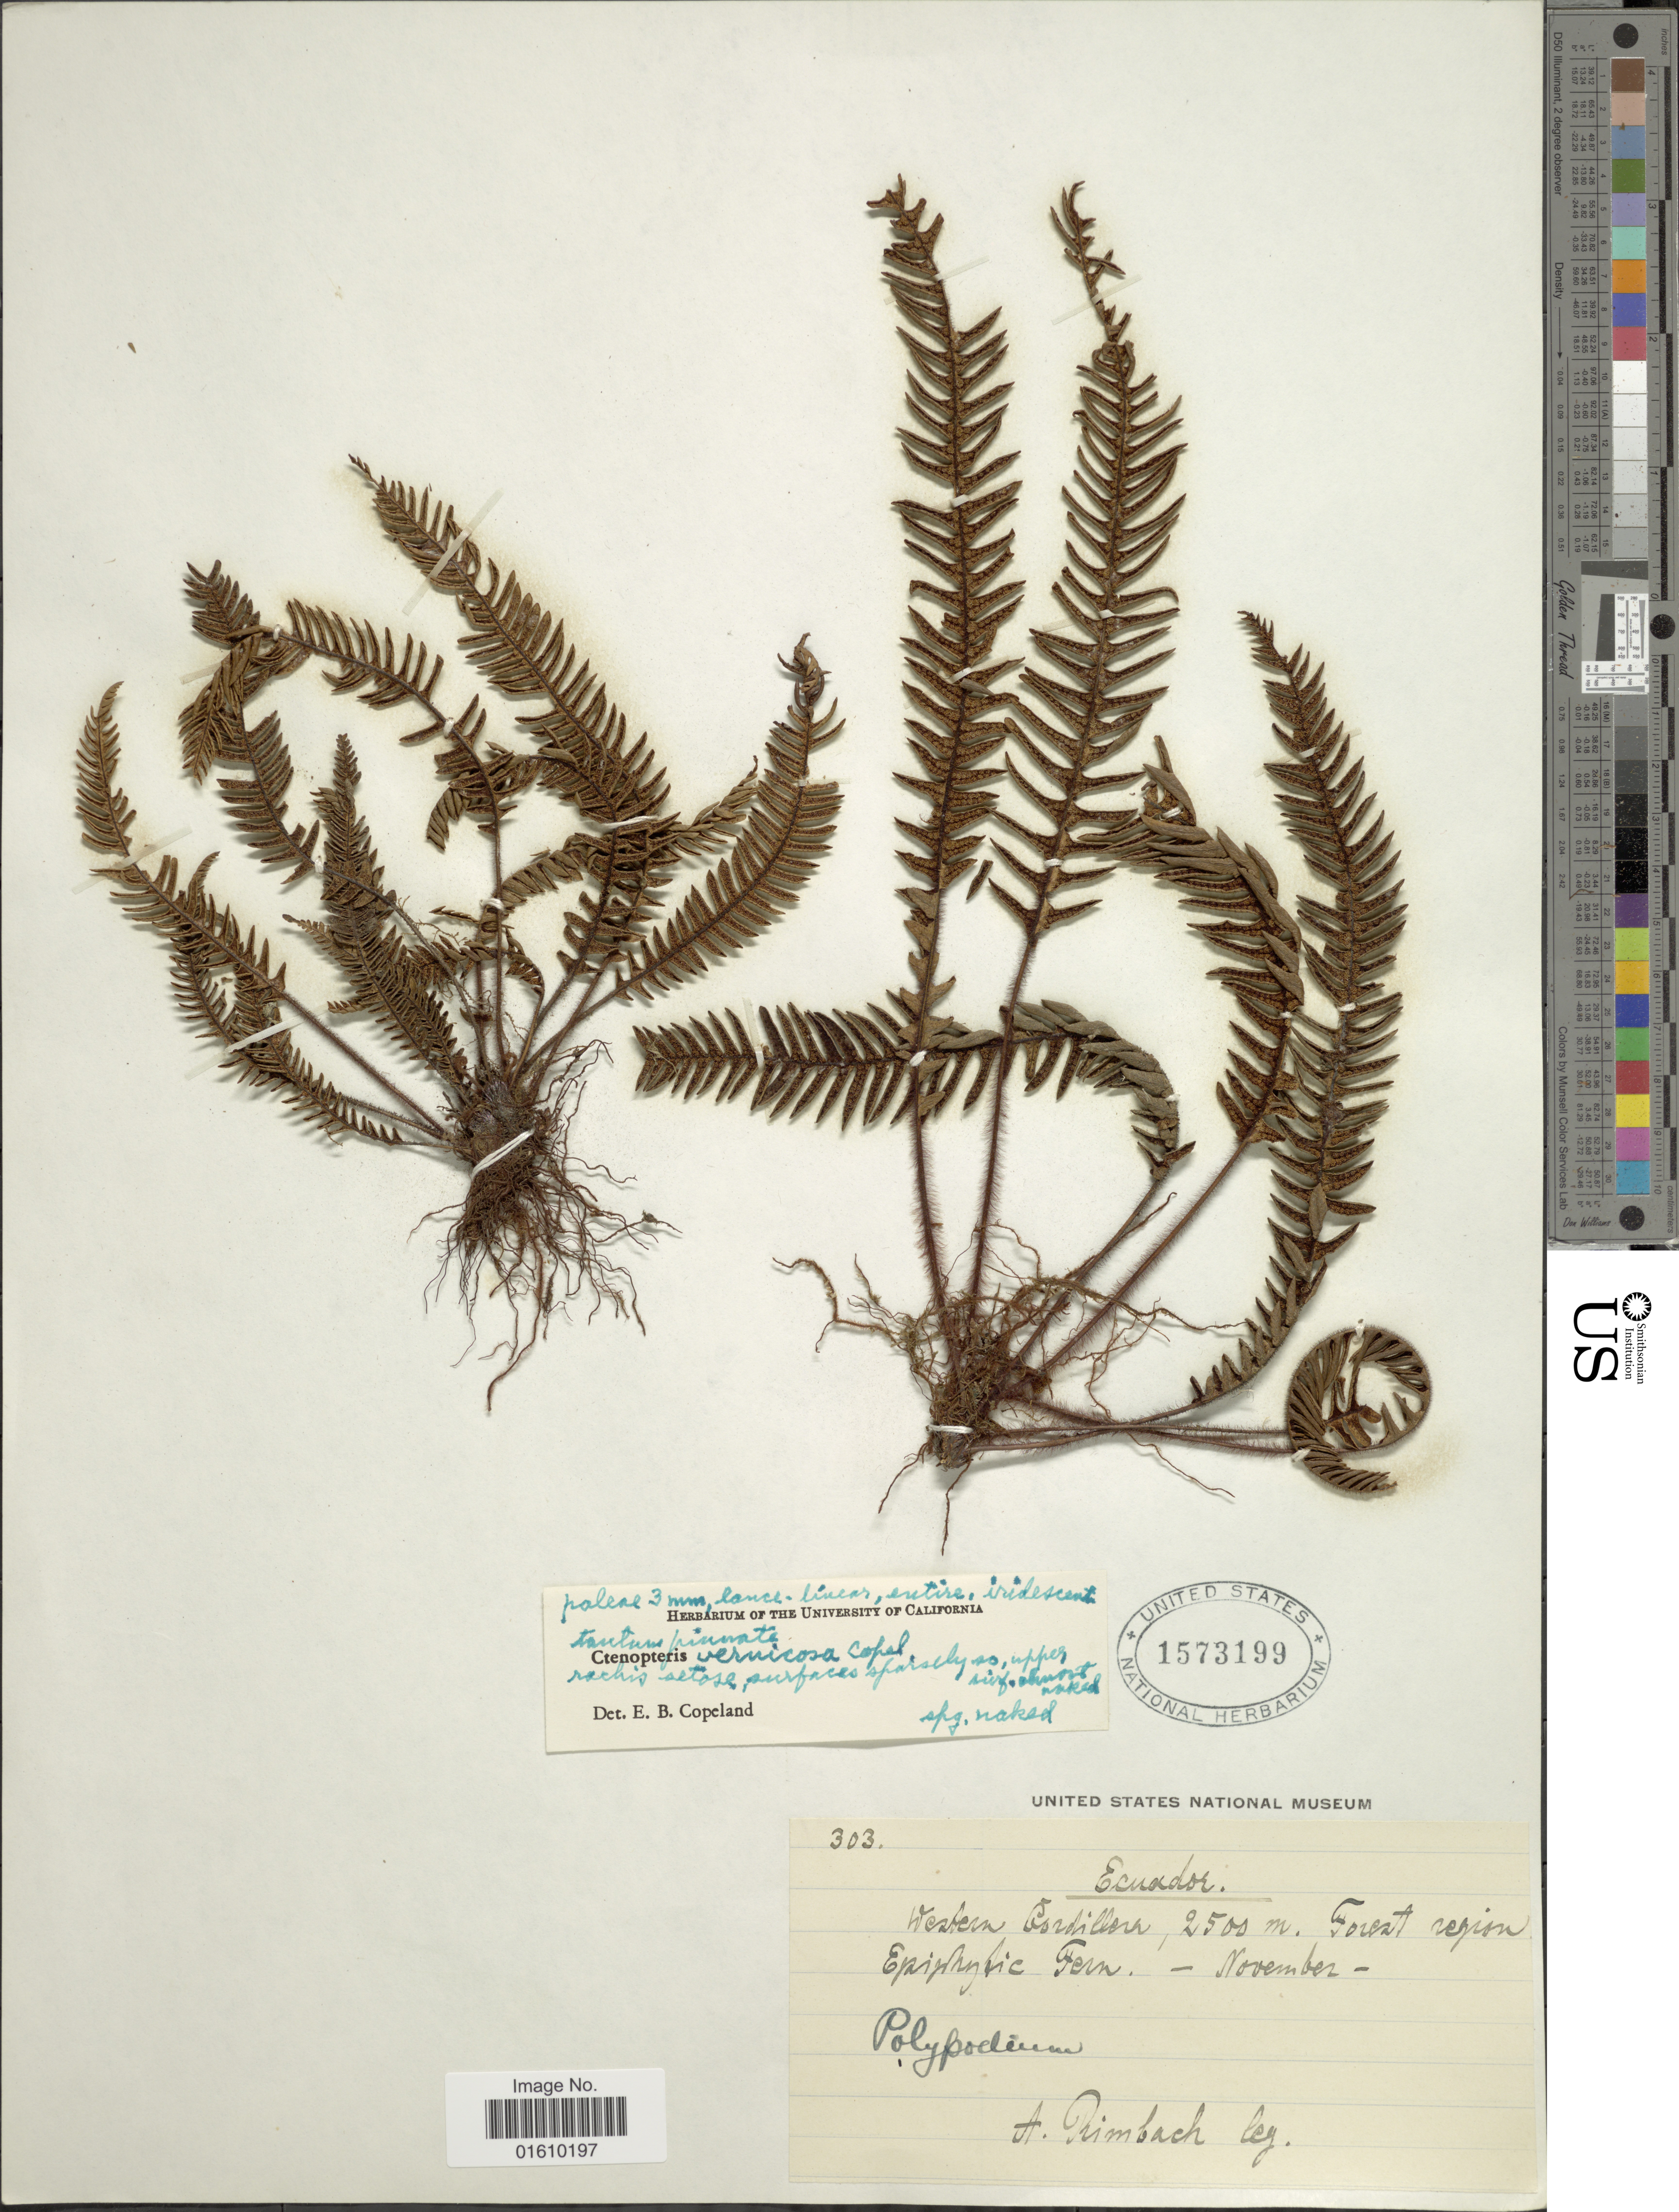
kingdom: Plantae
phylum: Tracheophyta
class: Polypodiopsida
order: Polypodiales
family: Polypodiaceae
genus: Melpomene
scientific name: Melpomene pilosissima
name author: (M. Martens & Galeotti) A.R. Sm. & R.C. Moran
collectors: A. Rimbach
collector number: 303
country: Ecuador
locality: Western Cordillera, Forest region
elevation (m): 2500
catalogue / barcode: US 1573199